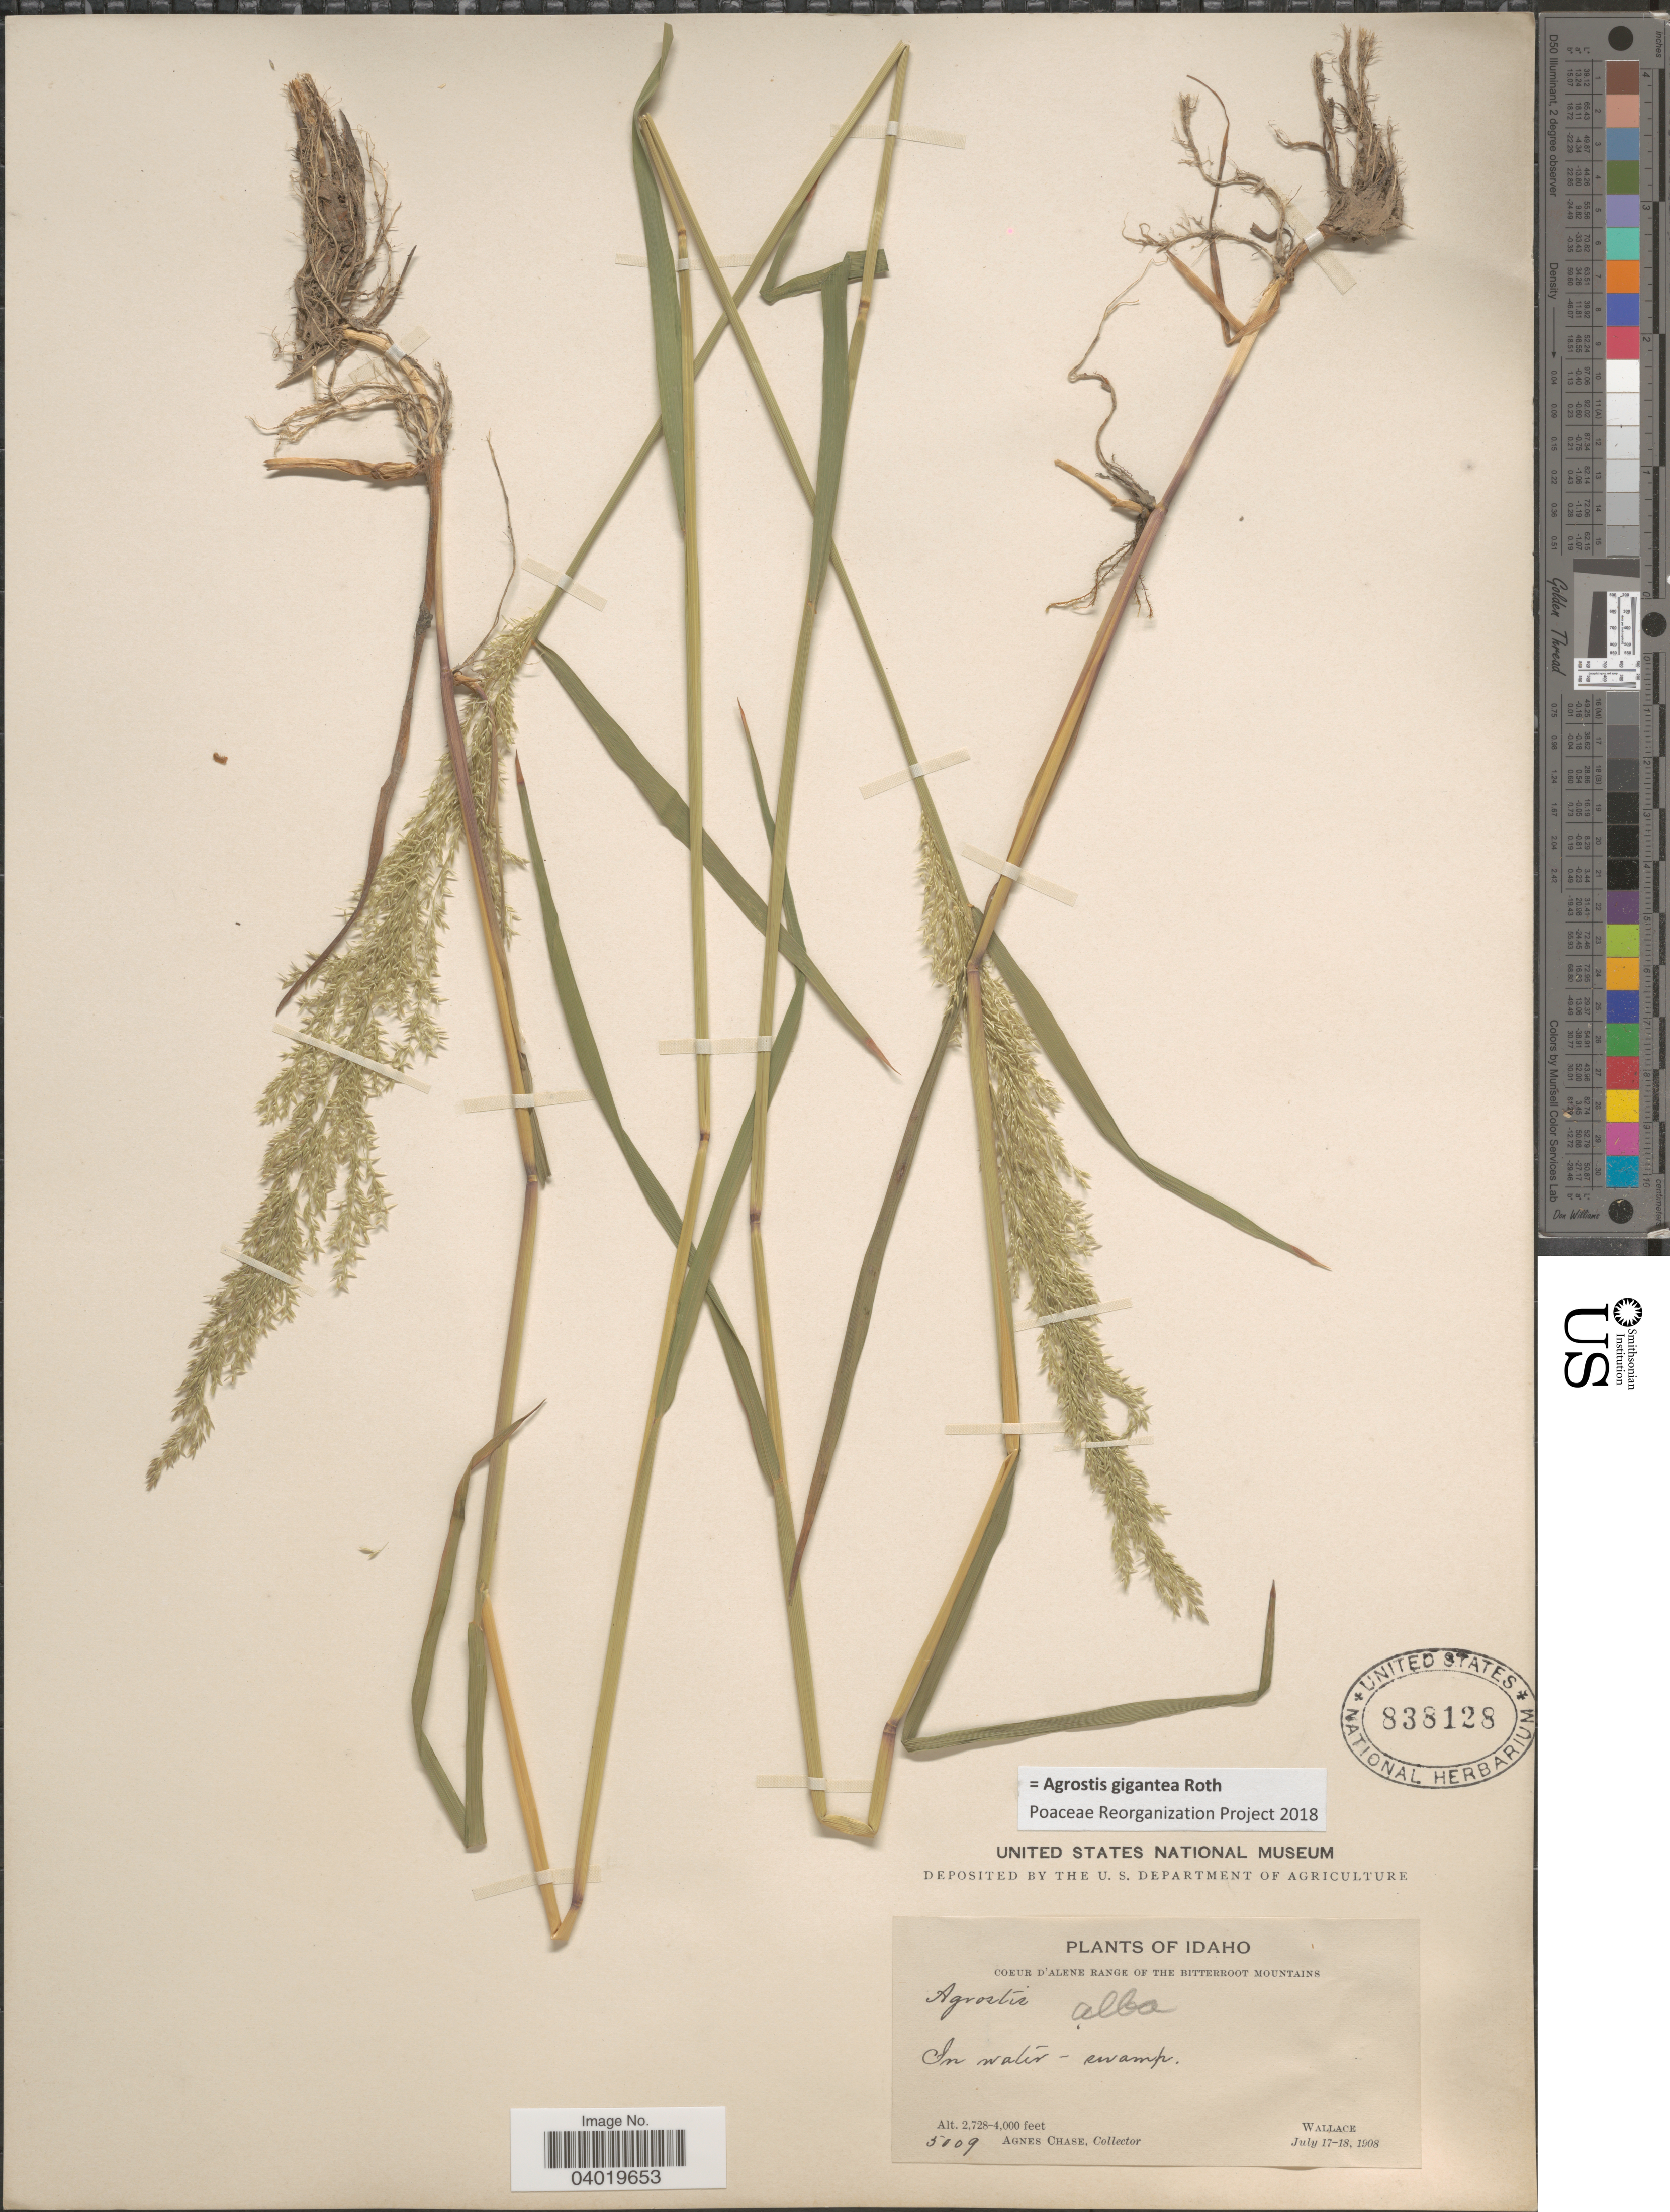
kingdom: Plantae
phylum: Tracheophyta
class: Liliopsida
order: Poales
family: Poaceae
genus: Agrostis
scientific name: Agrostis gigantea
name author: Roth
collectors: A. Chase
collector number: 5009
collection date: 1908-07-17/1908-07-18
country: United States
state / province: Idaho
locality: Coeur d'Alene Range of the Bitterroot Mountains. Wallace.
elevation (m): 831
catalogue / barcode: US 838128